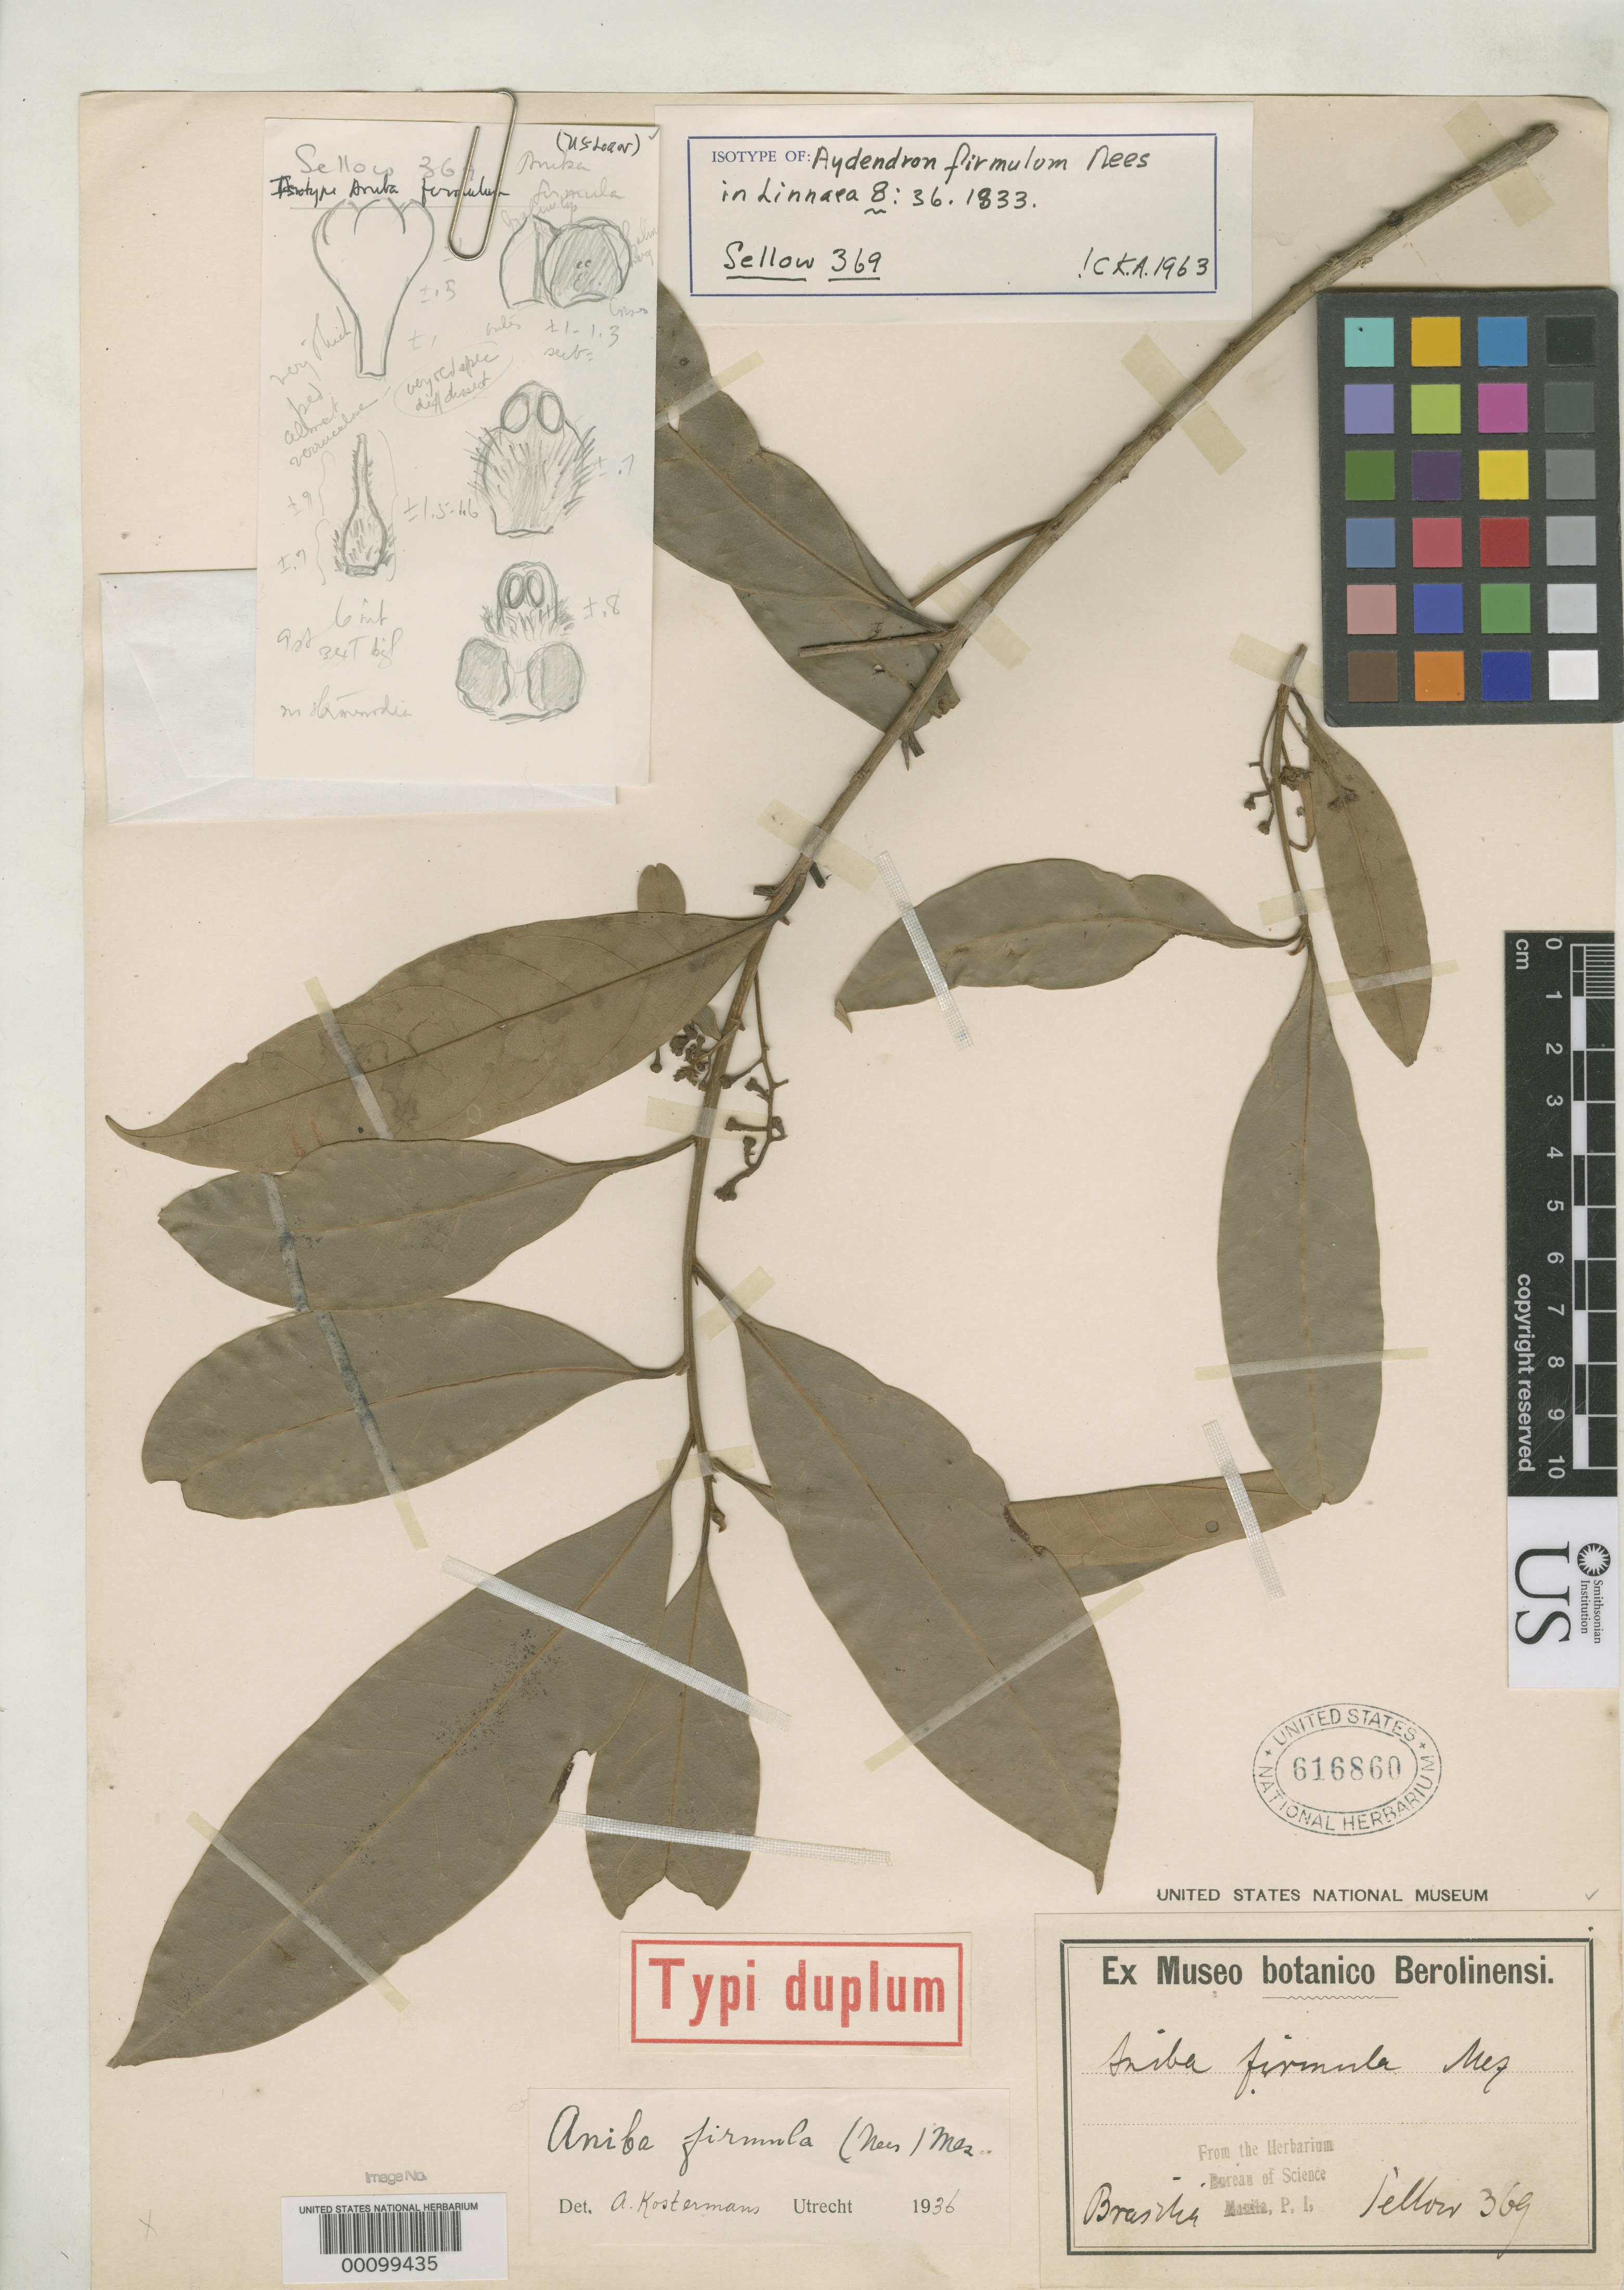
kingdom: Plantae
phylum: Tracheophyta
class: Magnoliopsida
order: Laurales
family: Lauraceae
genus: Aydendron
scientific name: Aydendron firmulum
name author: Nees & Mart.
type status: Isotype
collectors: F. Sellow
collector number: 369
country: Brazil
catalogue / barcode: US 616860